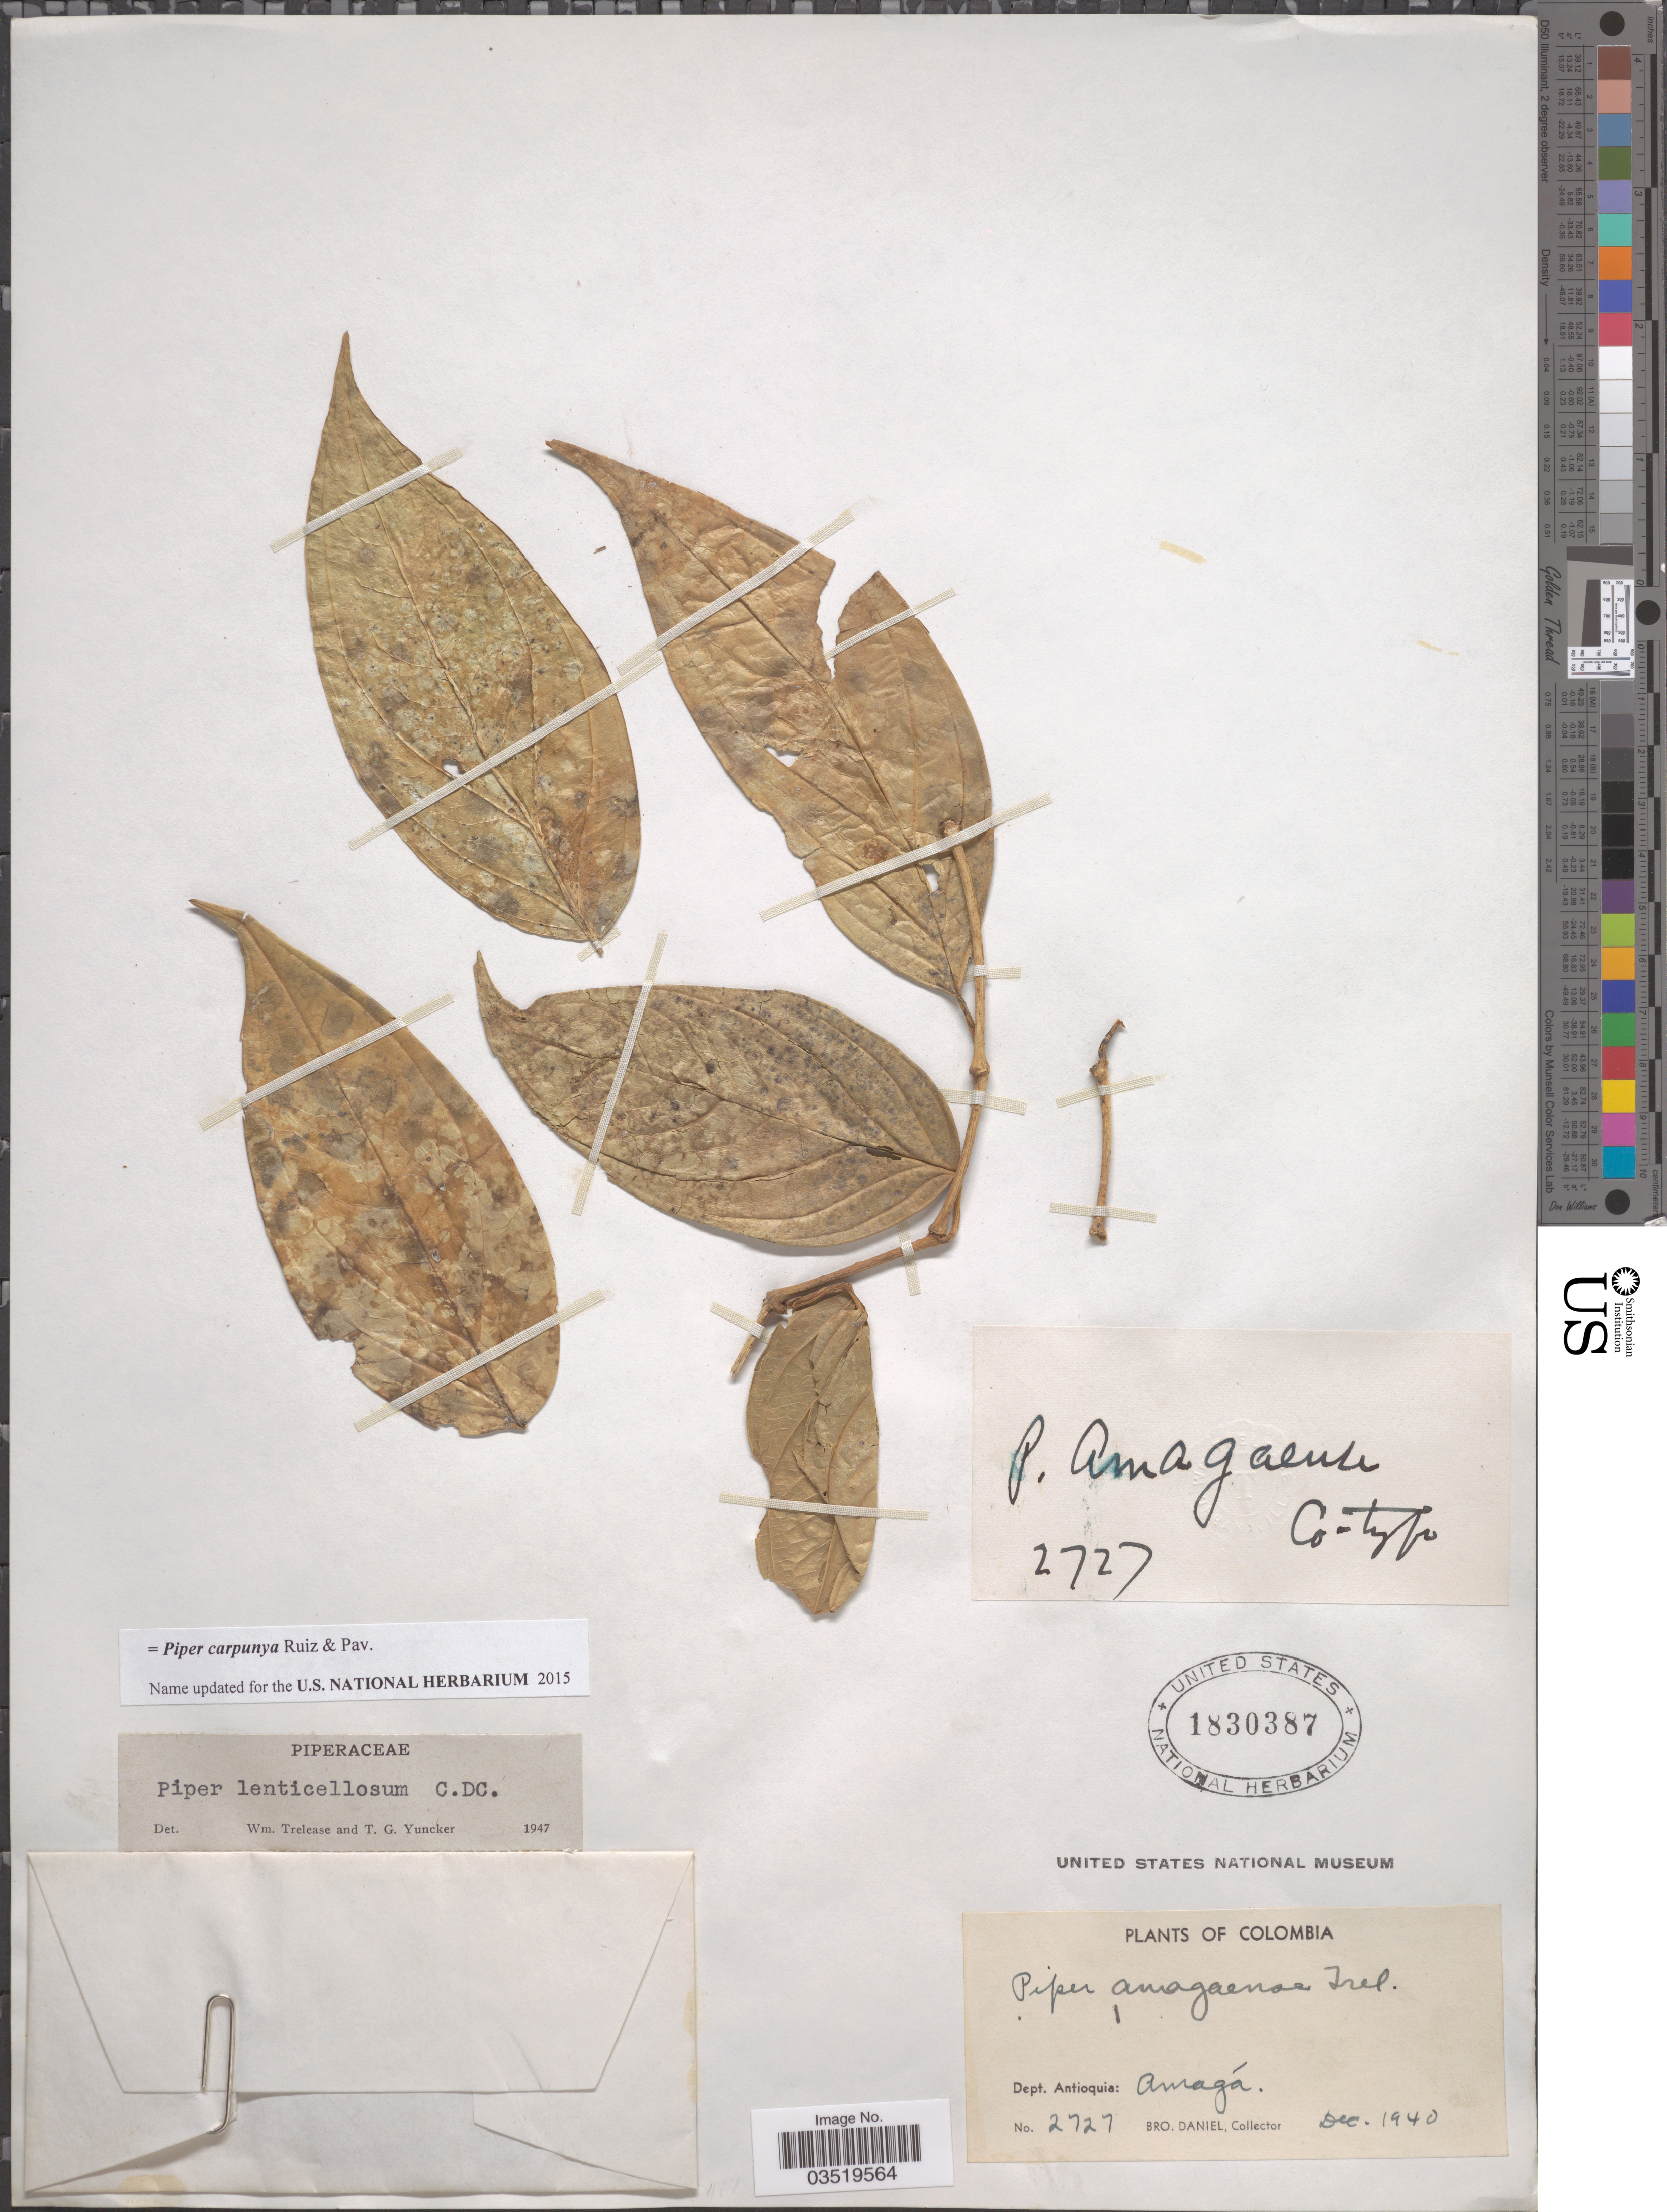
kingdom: Plantae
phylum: Tracheophyta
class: Magnoliopsida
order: Piperales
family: Piperaceae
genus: Piper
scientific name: Piper carpunya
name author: Ruiz & Pav.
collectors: Bro. Daniel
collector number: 2727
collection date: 1940-12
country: Colombia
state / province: Antioquia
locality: Dept. Antioquia: Amagá.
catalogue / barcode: US 1830387